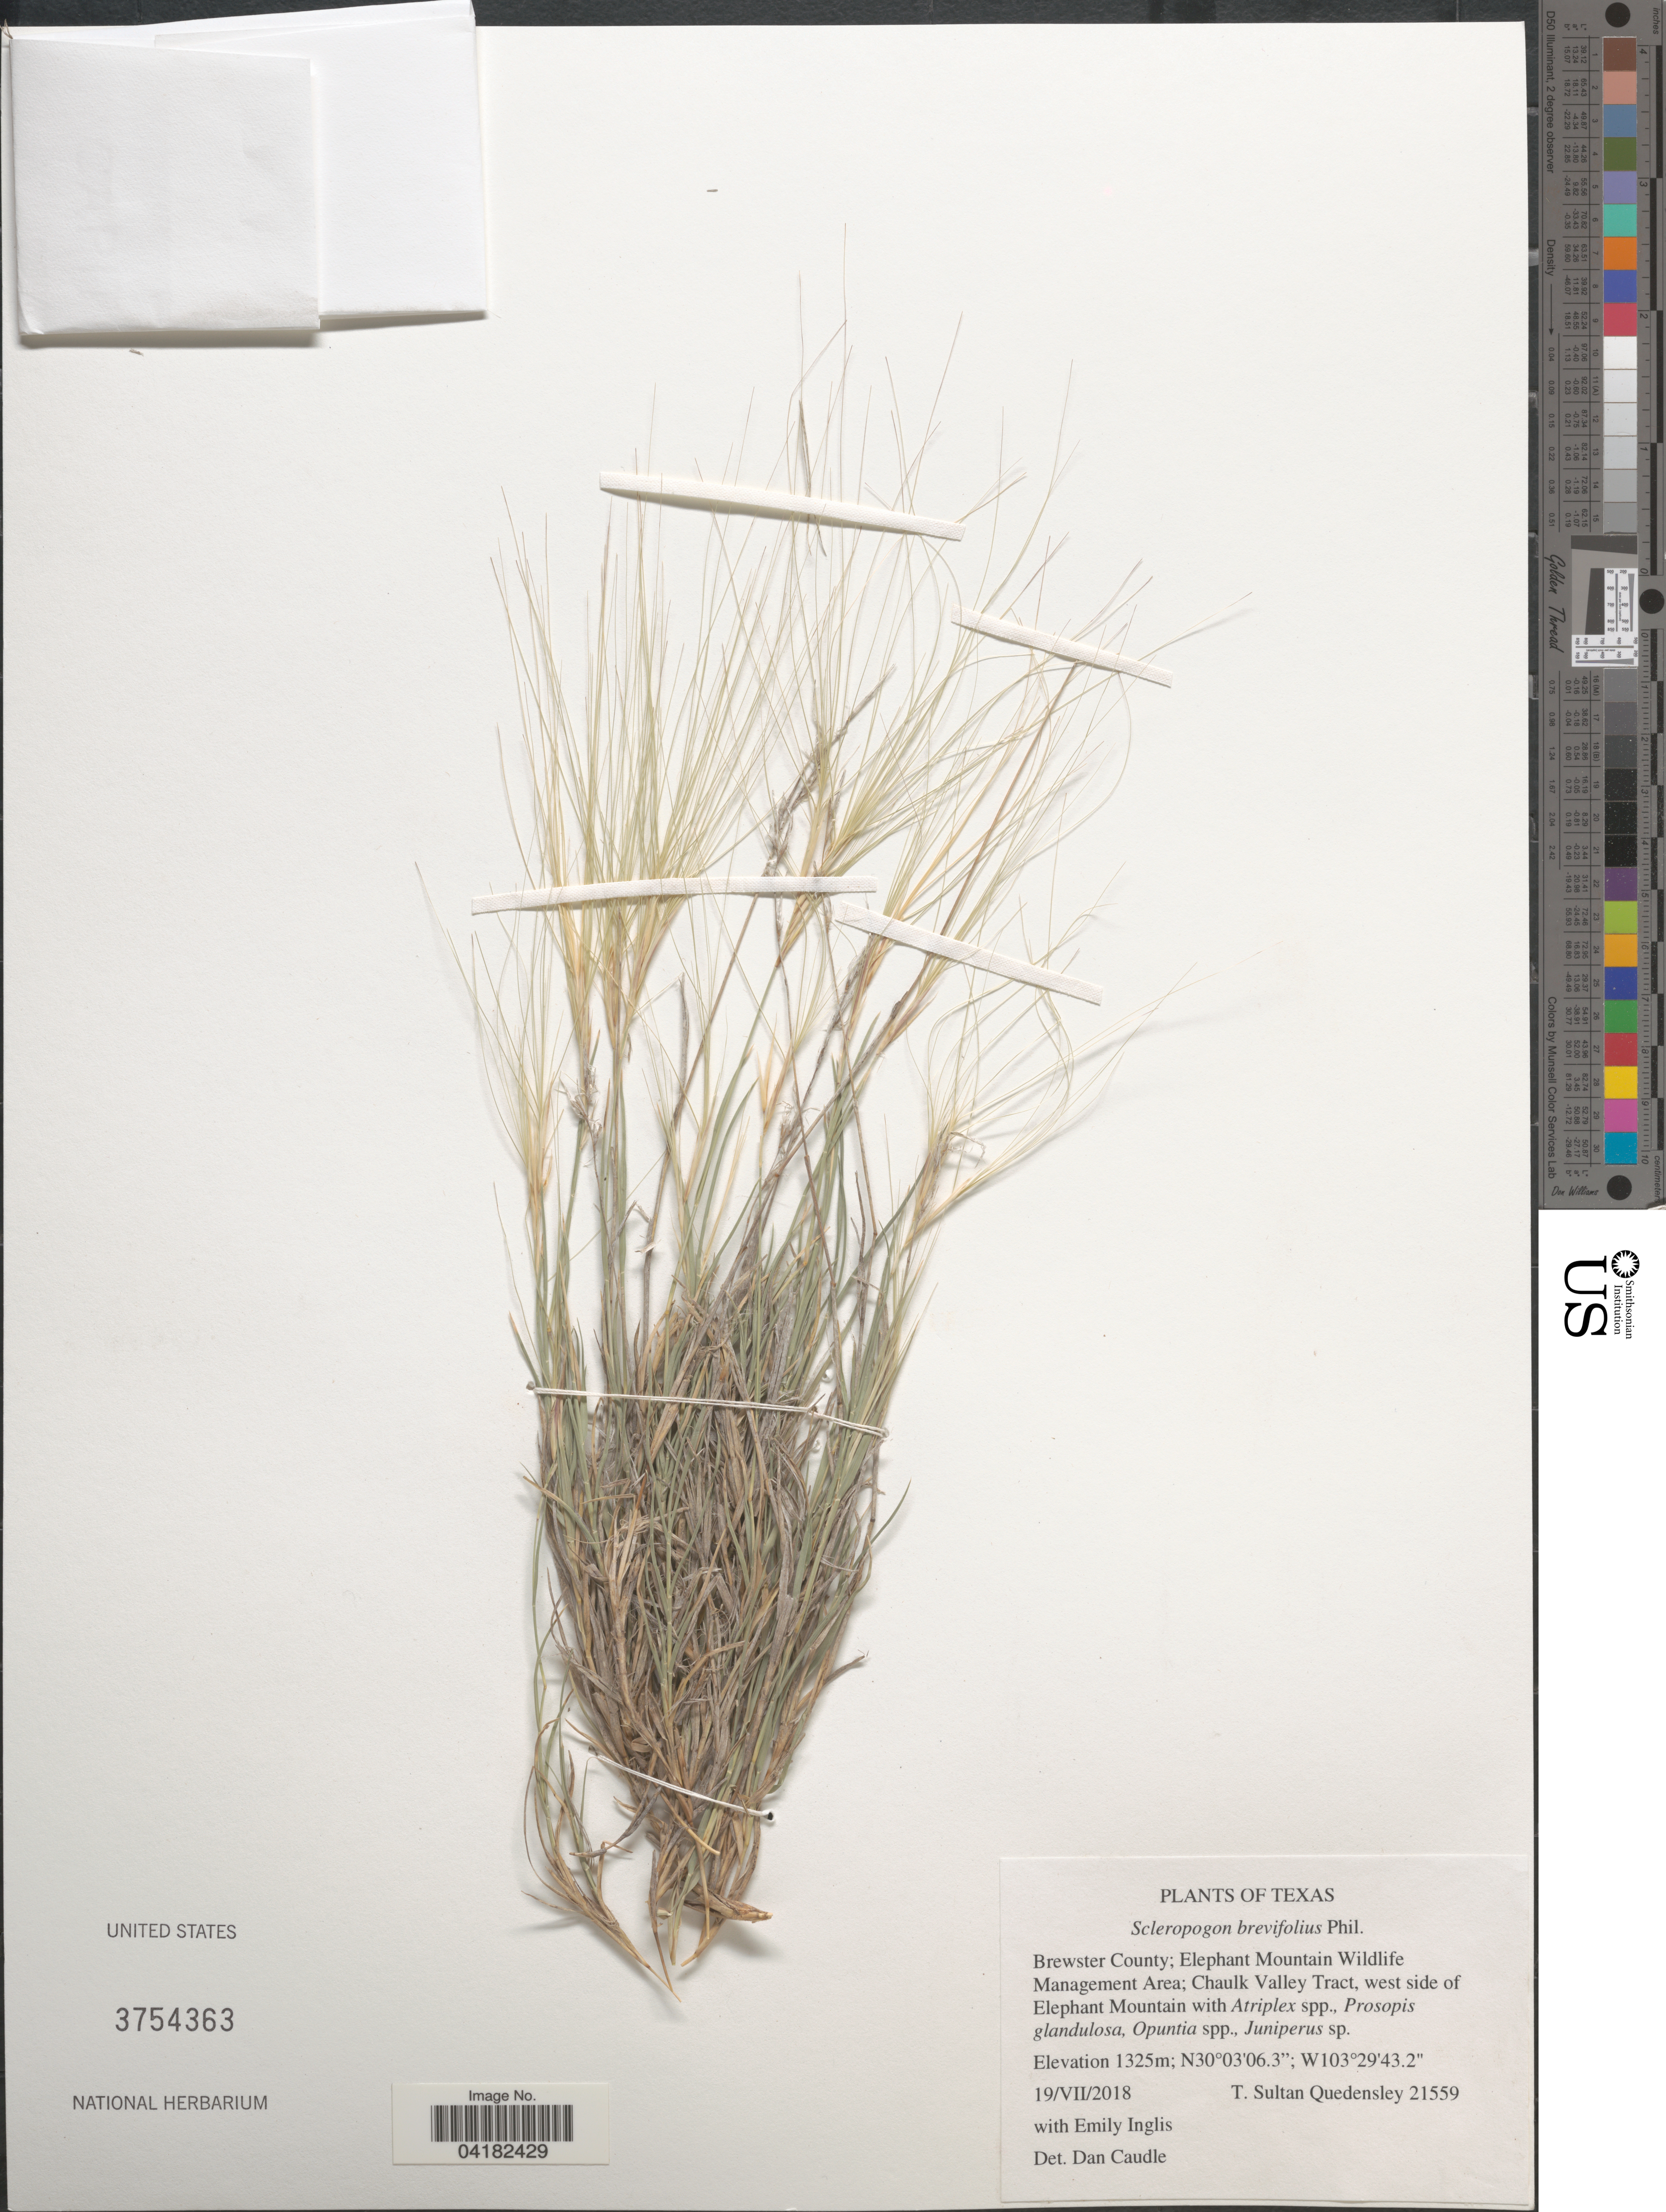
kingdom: Plantae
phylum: Tracheophyta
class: Liliopsida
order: Poales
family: Poaceae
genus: Scleropogon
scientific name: Scleropogon brevifolius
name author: Phil.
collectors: T. S. Quedensley & E. Inglis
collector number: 21559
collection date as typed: Transcribed d/m/y: 19/7/2018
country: United States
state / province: Texas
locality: Brewster County; Elephant Mountain Wildlife Management Area; Chaulk Valley Tract, west side of Elephant Mountain.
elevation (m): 1325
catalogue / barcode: US 3754363